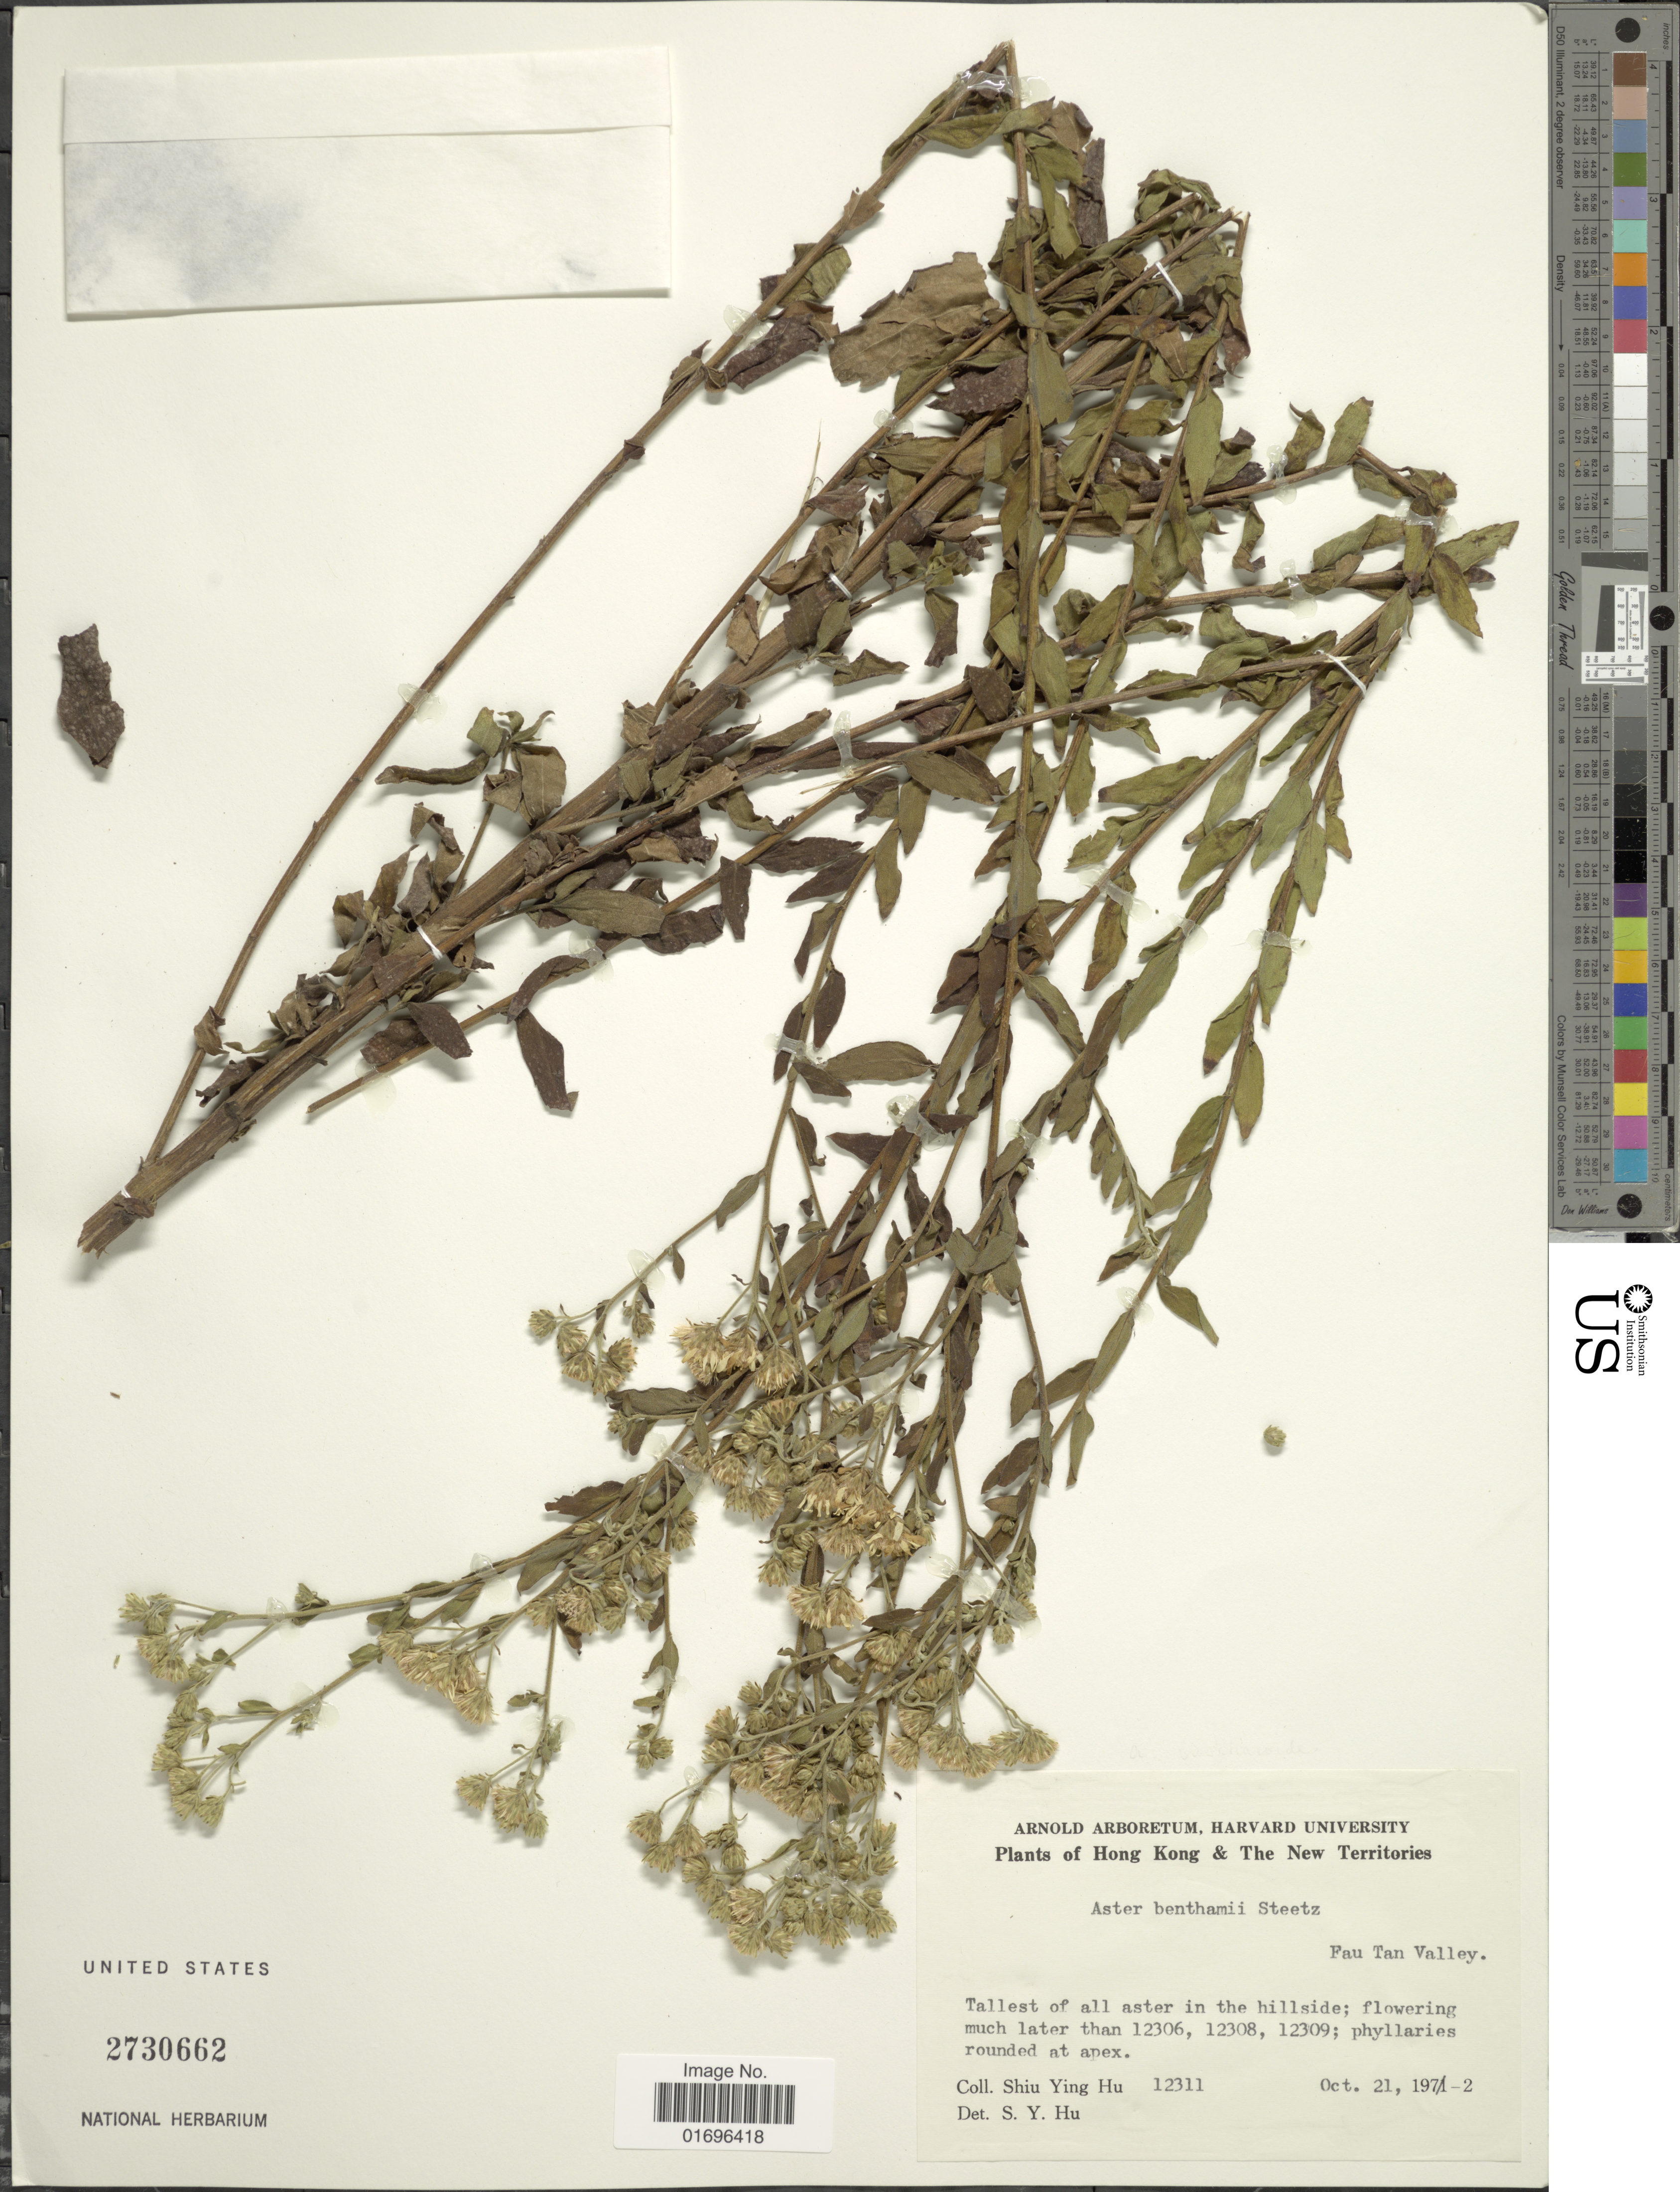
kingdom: Plantae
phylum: Tracheophyta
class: Magnoliopsida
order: Asterales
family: Asteraceae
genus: Aster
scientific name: Aster benthamii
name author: Steetz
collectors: S. Y. Hu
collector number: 12311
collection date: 1972-10-21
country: China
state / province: Hong Kong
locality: Hong Kong & The New Territories. Fau Tan Valley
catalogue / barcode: US 2730662